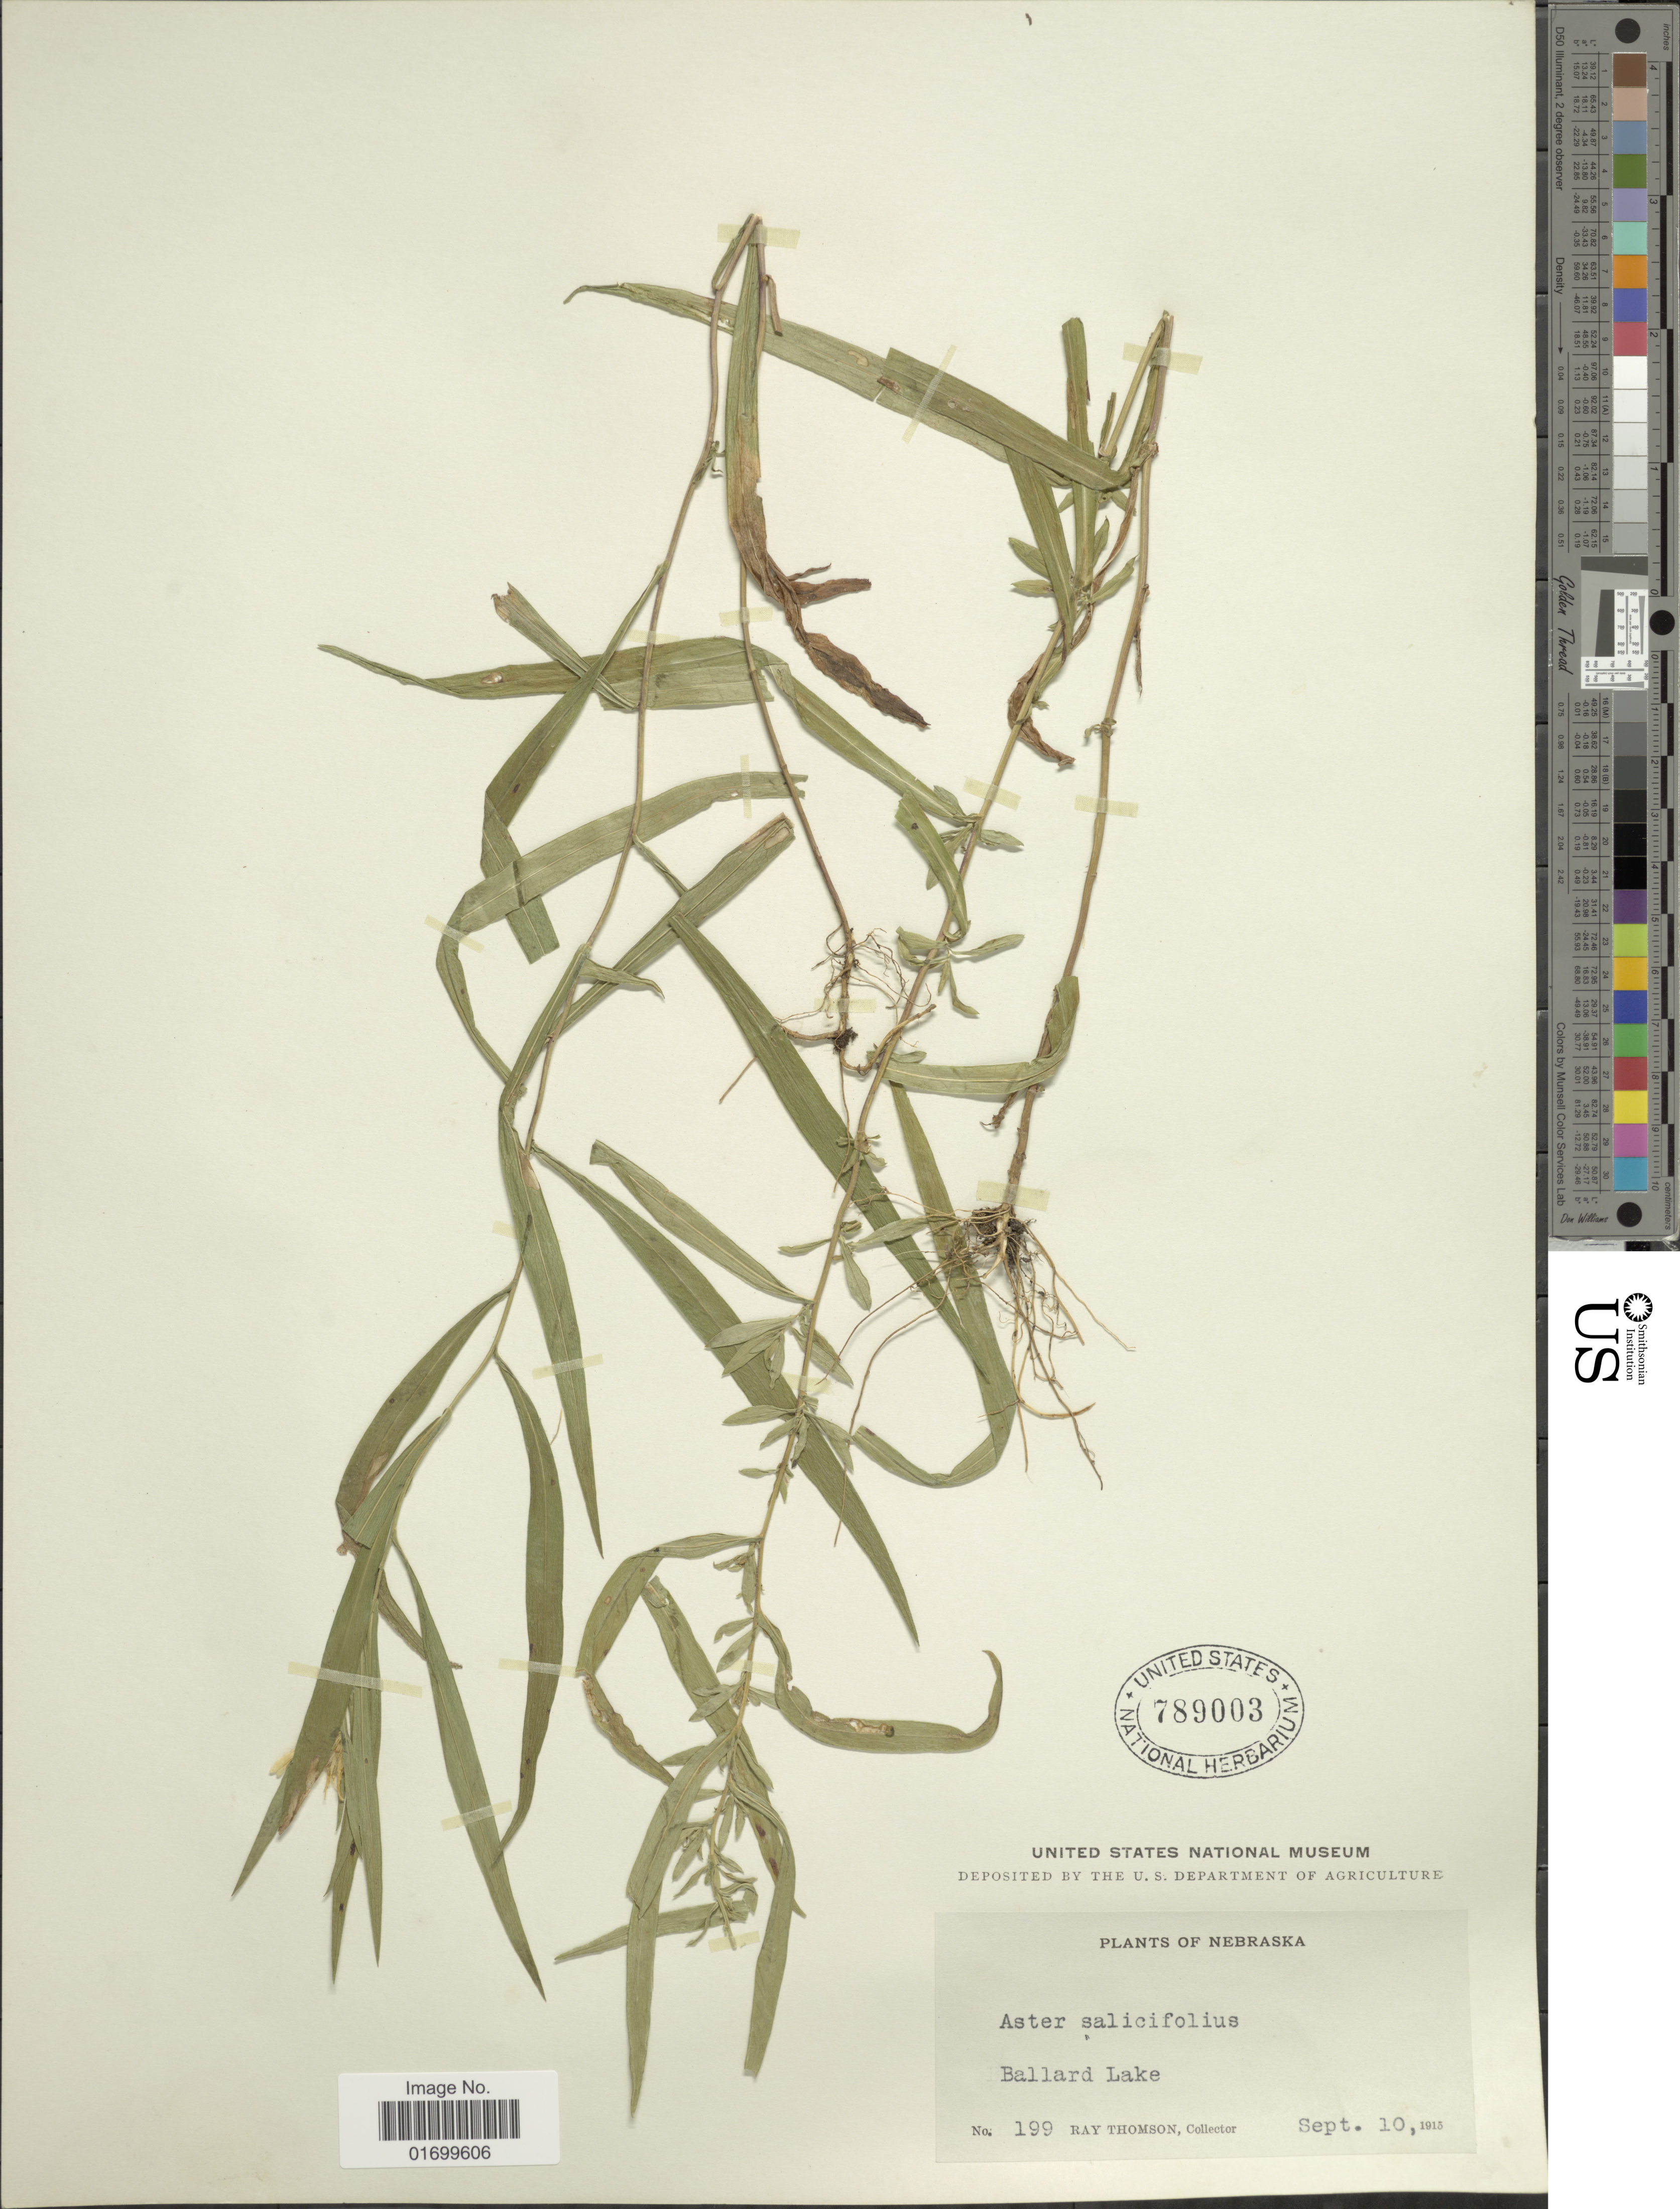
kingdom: Plantae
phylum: Tracheophyta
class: Magnoliopsida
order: Asterales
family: Asteraceae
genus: Symphyotrichum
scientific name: Symphyotrichum hesperium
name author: (A. Gray) Á. Löve & D. Löve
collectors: R. Thomson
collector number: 199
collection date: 1915-09-10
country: United States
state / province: Nebraska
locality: Ballard Lake.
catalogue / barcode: US 789003